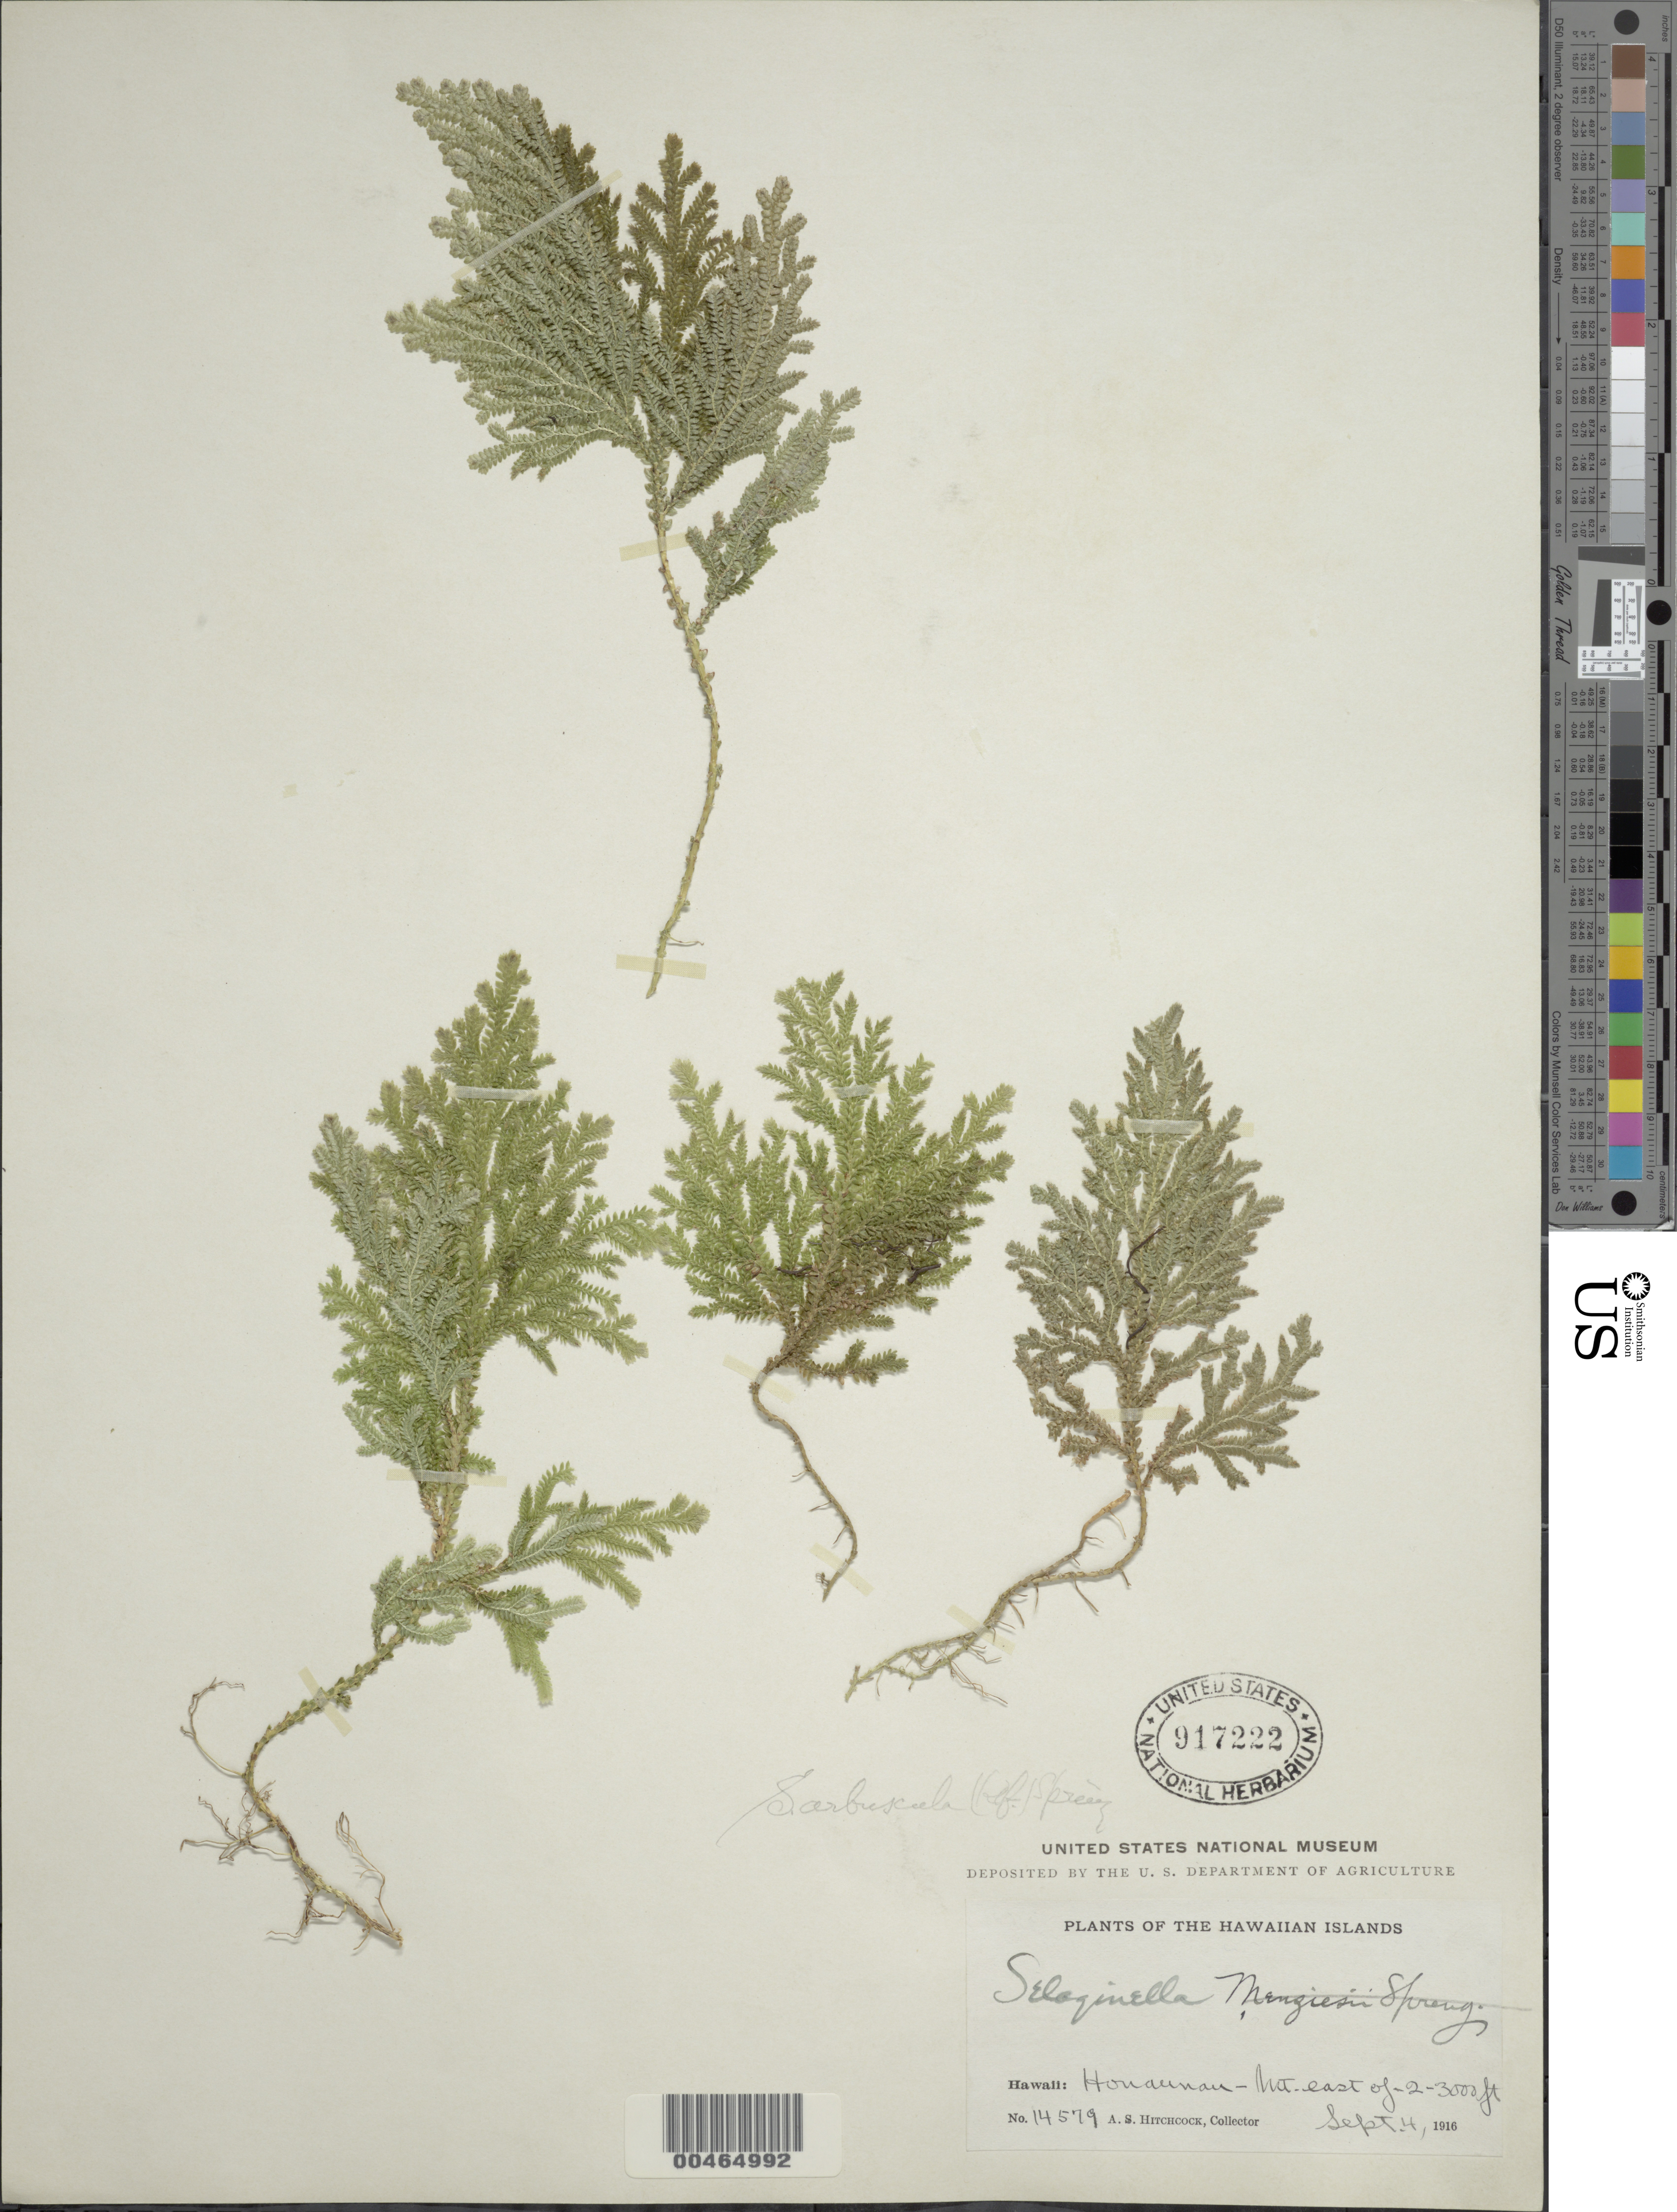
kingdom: Plantae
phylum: Tracheophyta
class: Lycopodiopsida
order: Selaginellales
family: Selaginellaceae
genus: Selaginella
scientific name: Selaginella arbuscula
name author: (Kualf.) Spring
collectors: A. S. Hitchcock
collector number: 14579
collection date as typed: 4 Sep 1916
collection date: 1916-09-04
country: United States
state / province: Hawaii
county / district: Hawaii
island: Hawaii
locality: Mountain E of Honaunau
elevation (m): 610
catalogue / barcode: US 917222